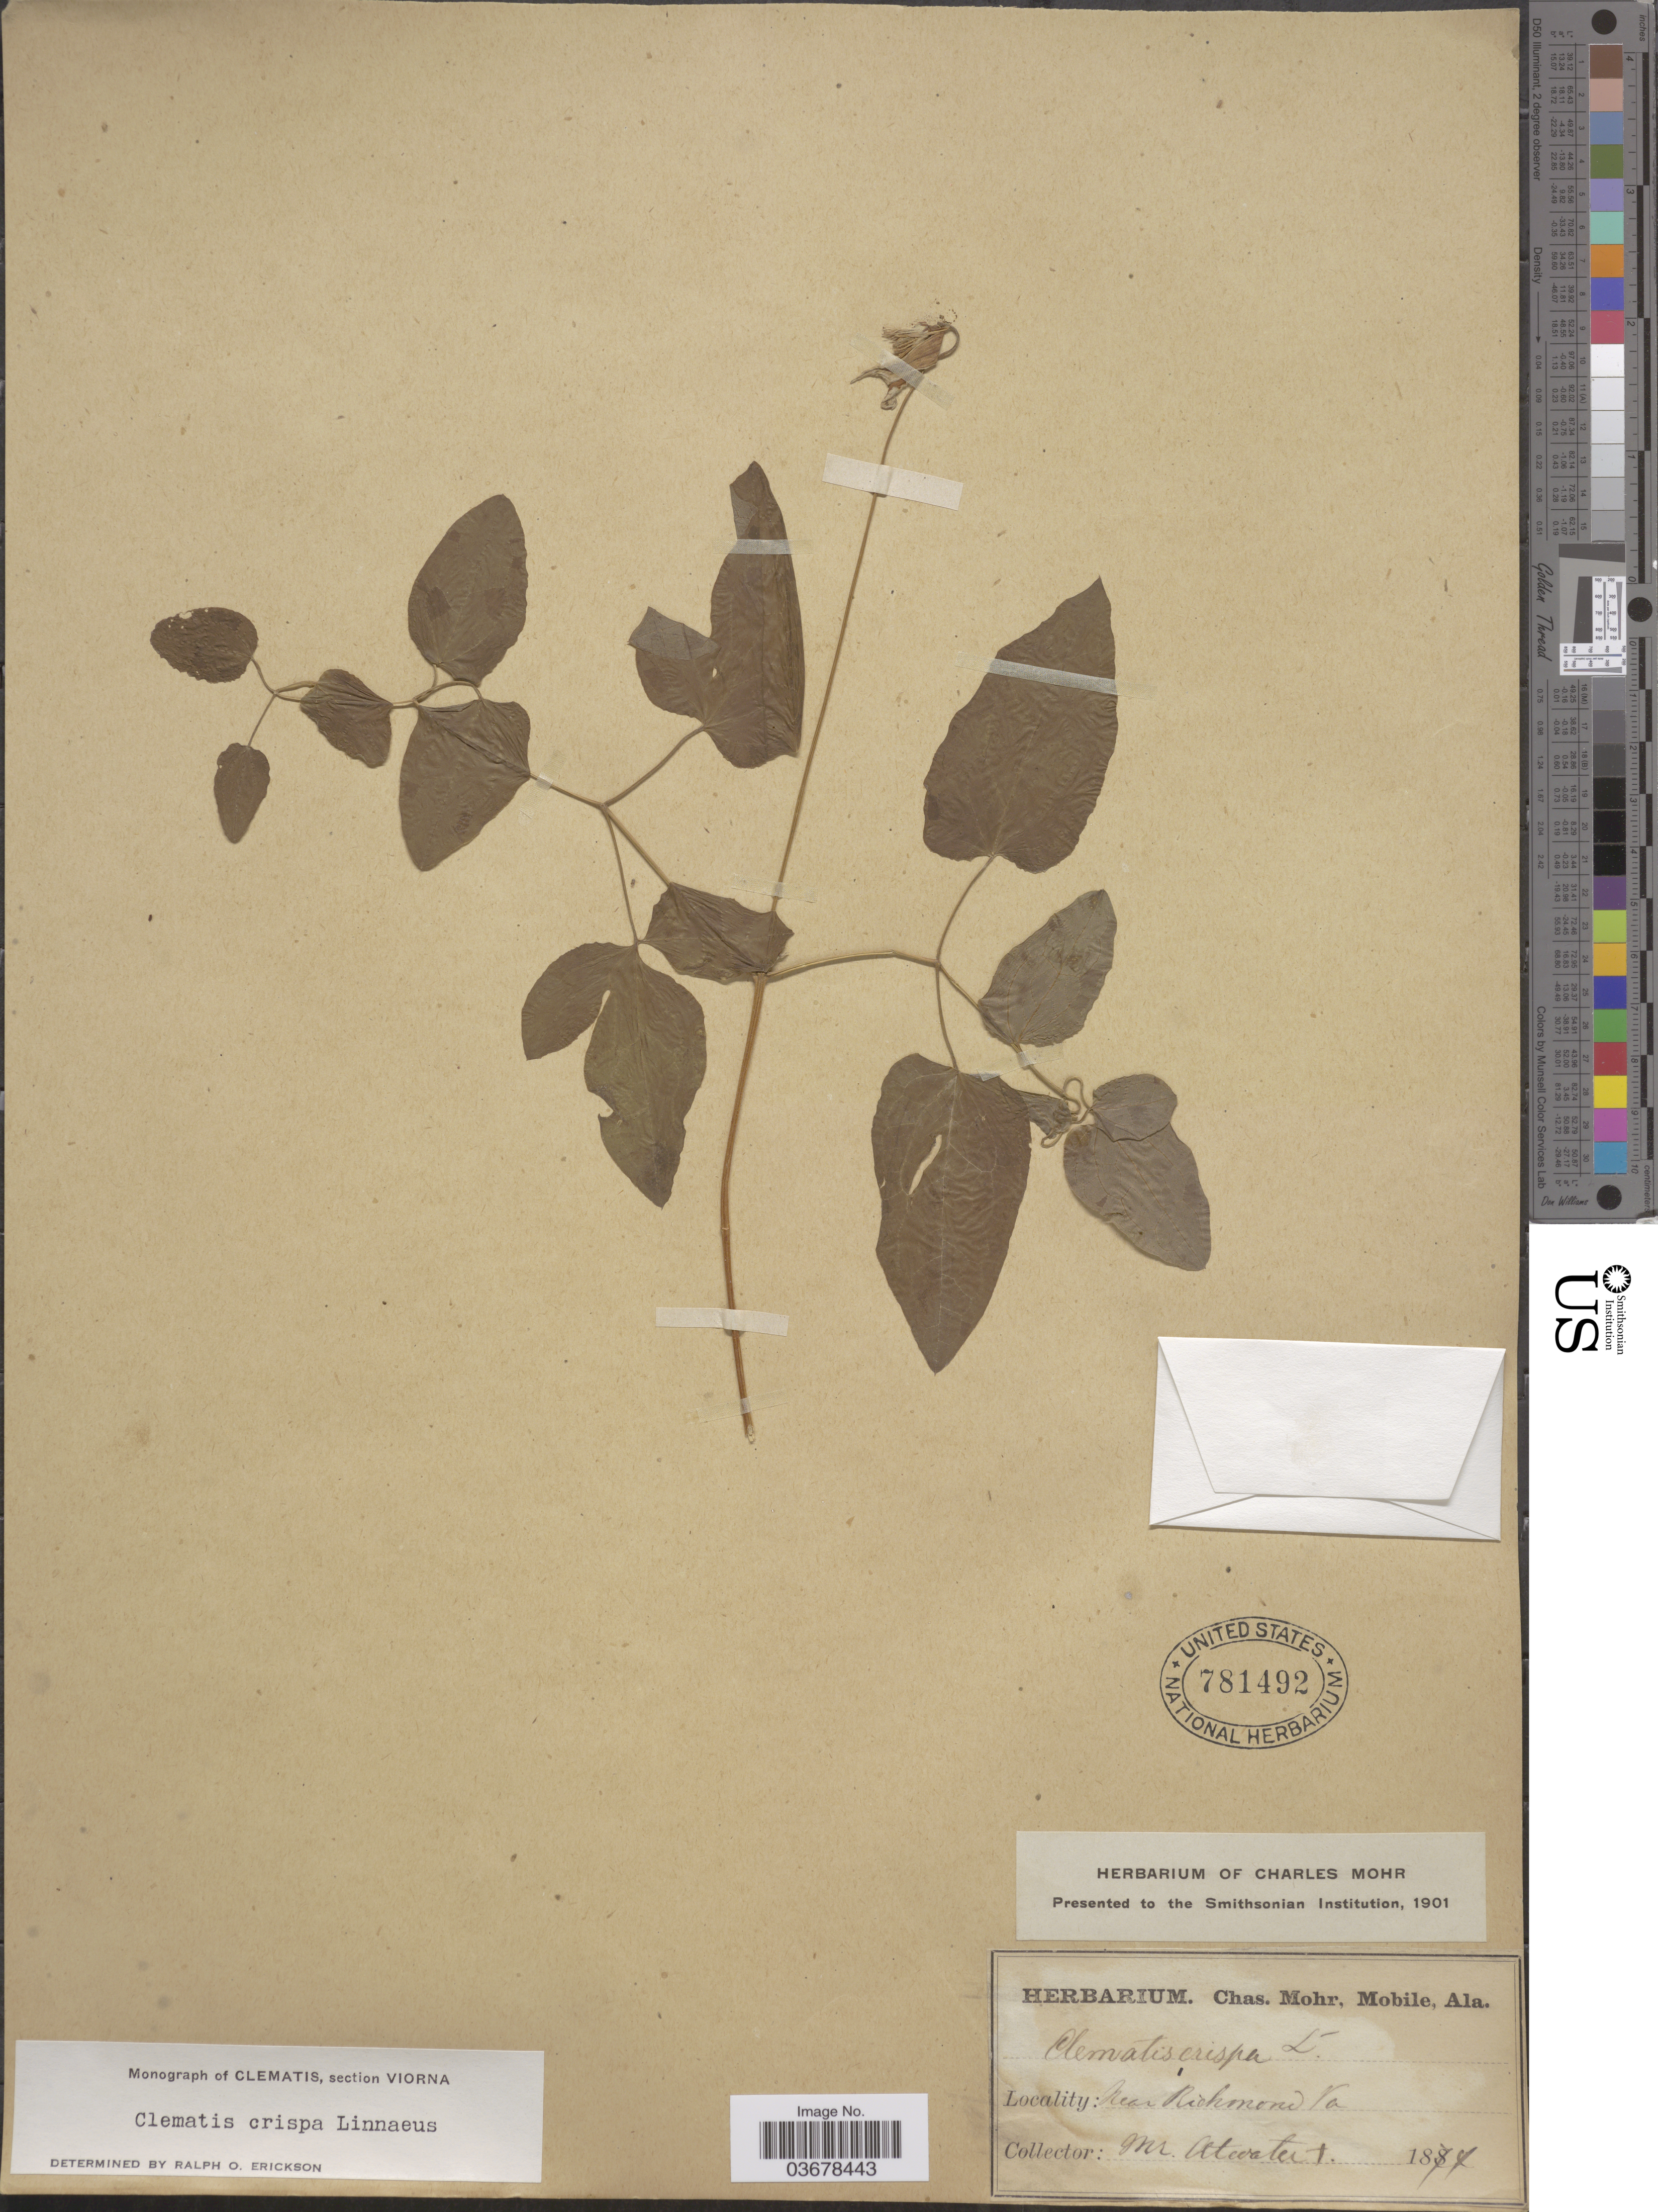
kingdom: Plantae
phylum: Tracheophyta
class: Magnoliopsida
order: Ranunculales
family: Ranunculaceae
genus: Clematis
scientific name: Clematis viorna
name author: L.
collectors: Mr. Atwater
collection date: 1874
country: United States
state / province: Virginia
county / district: City of Richmond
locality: Near Richmond.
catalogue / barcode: US 781492